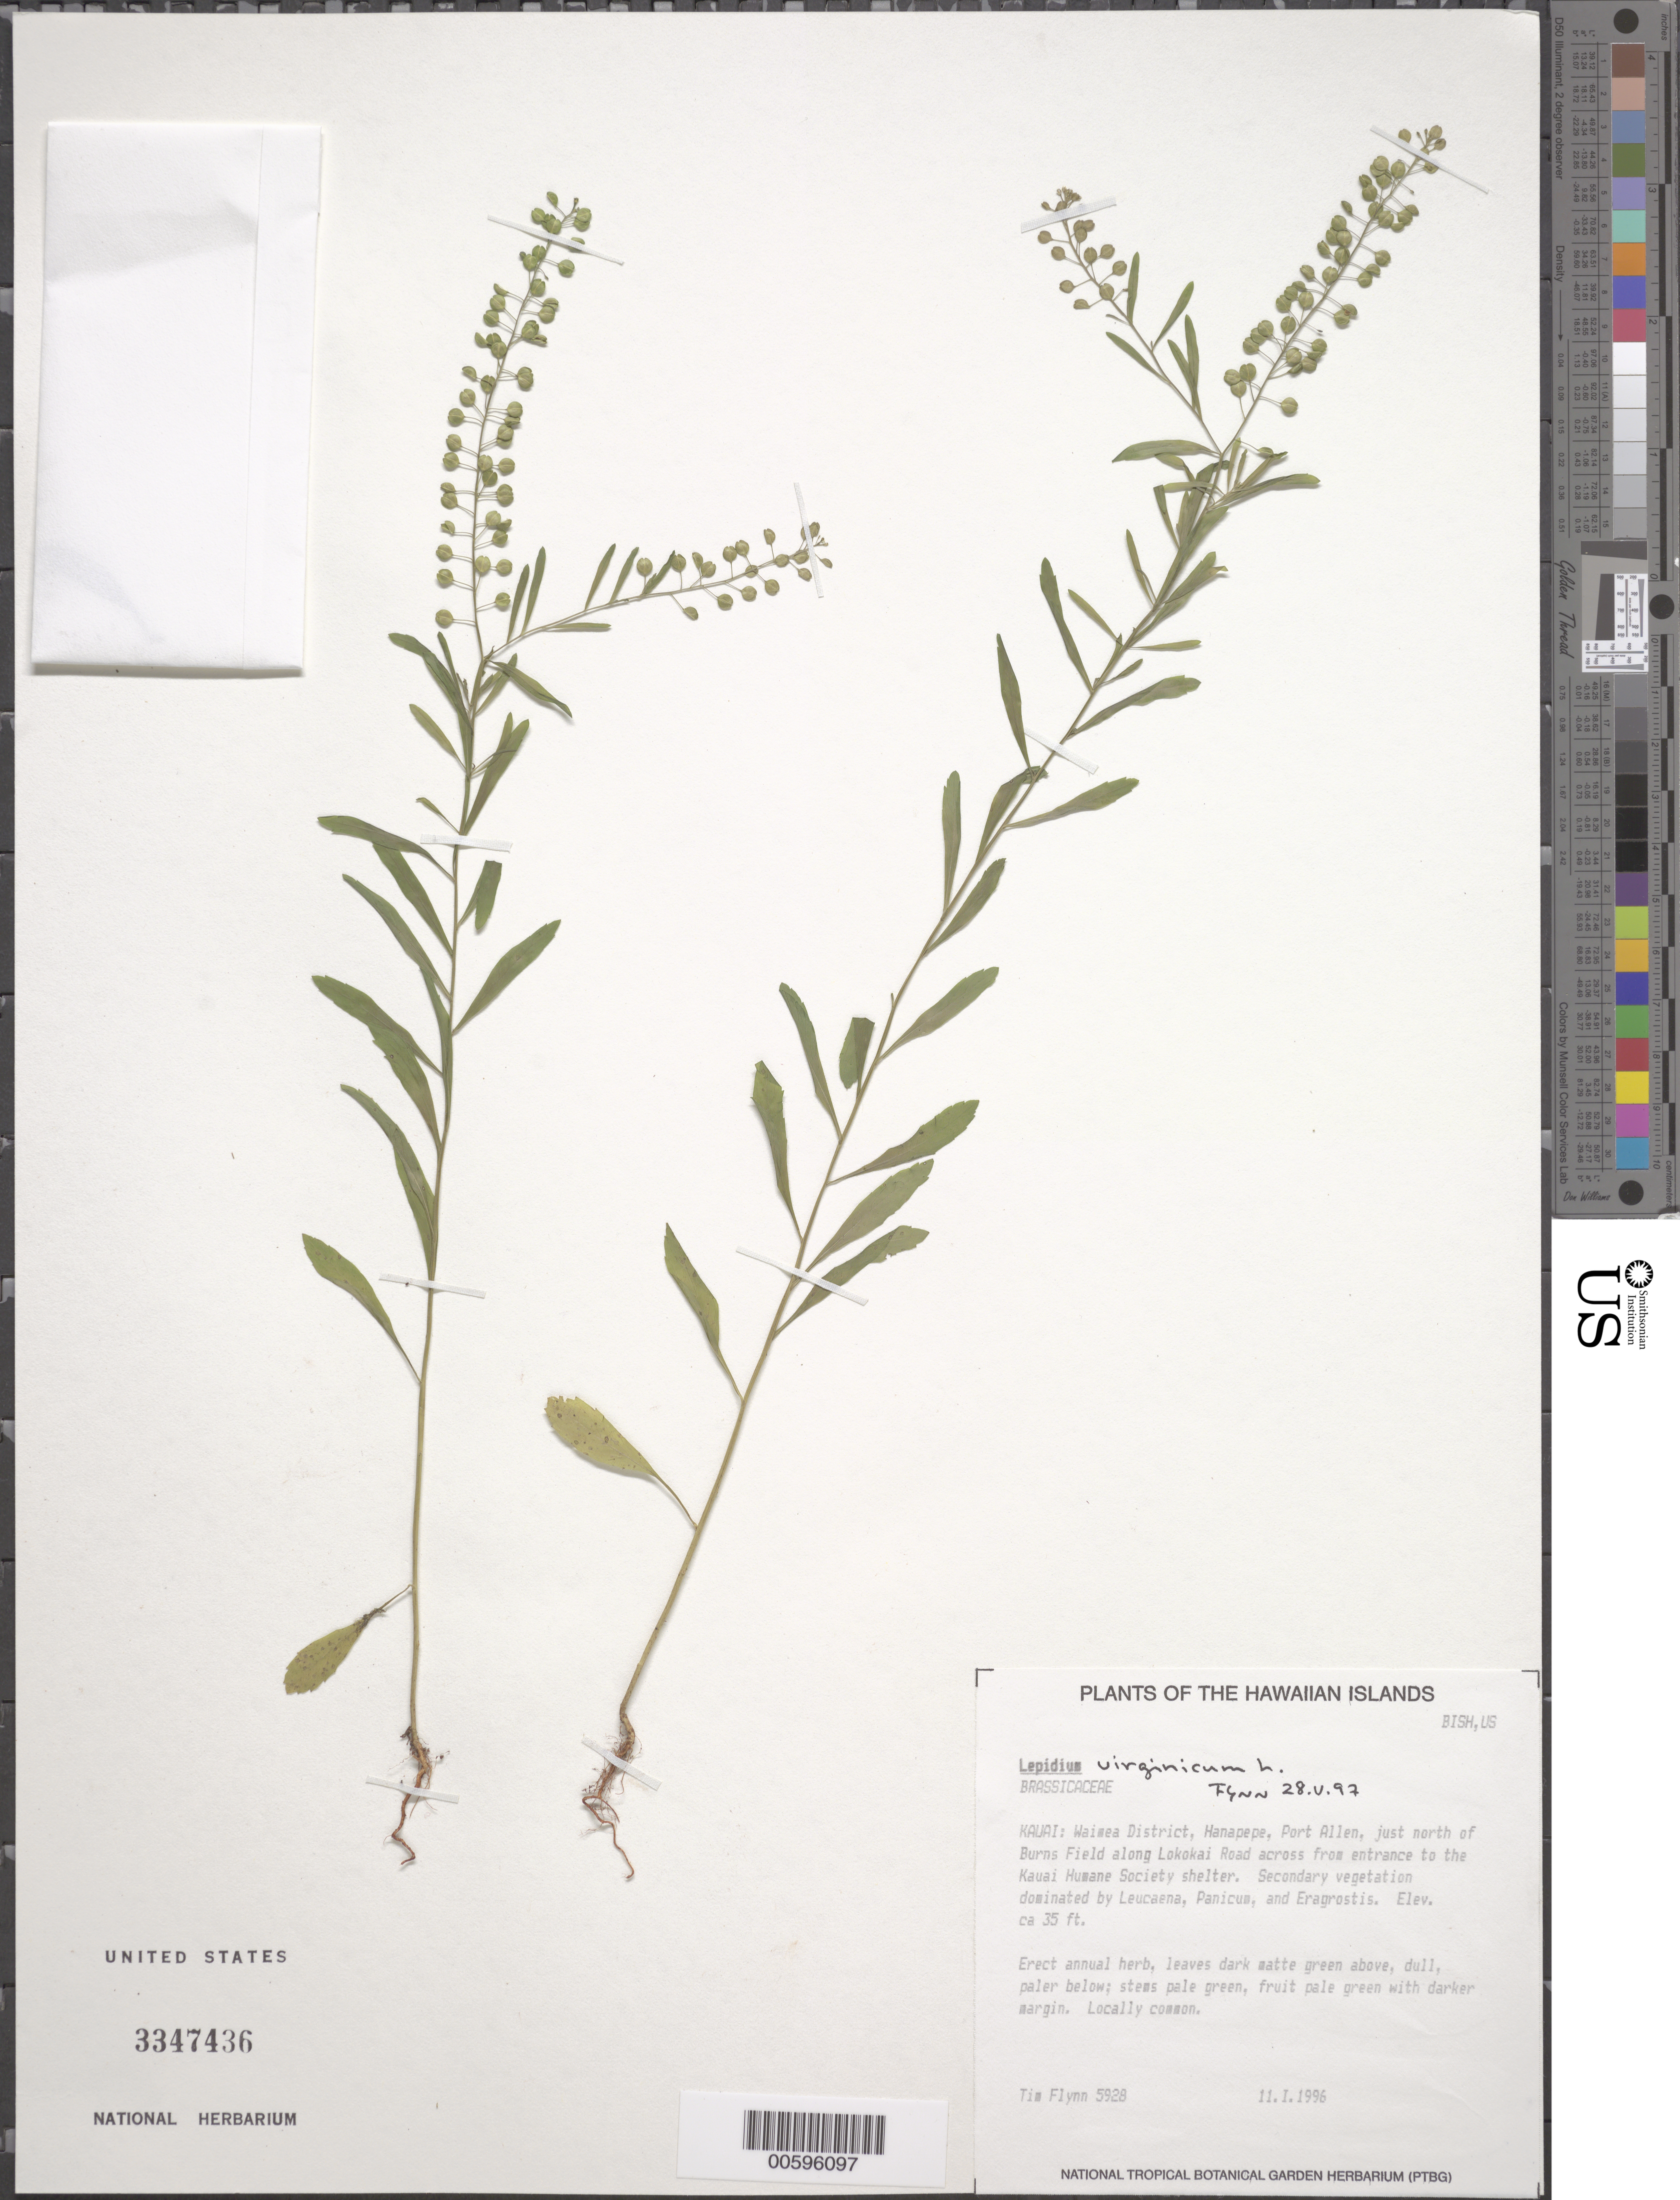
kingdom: Plantae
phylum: Tracheophyta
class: Magnoliopsida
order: Brassicales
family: Brassicaceae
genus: Lepidium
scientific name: Lepidium virginicum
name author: L.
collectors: T. W. Flynn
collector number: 5928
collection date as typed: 11 Jan 1996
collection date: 1996-01-11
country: United States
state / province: Hawaii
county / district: Kauai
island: Kaua'i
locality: Waimea Dist, Hanapepe, Port Allen, just N of Burns Field along Lokokai Rd across from entrance to Kauai Humane Society shelter.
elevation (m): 11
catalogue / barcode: US 3347436